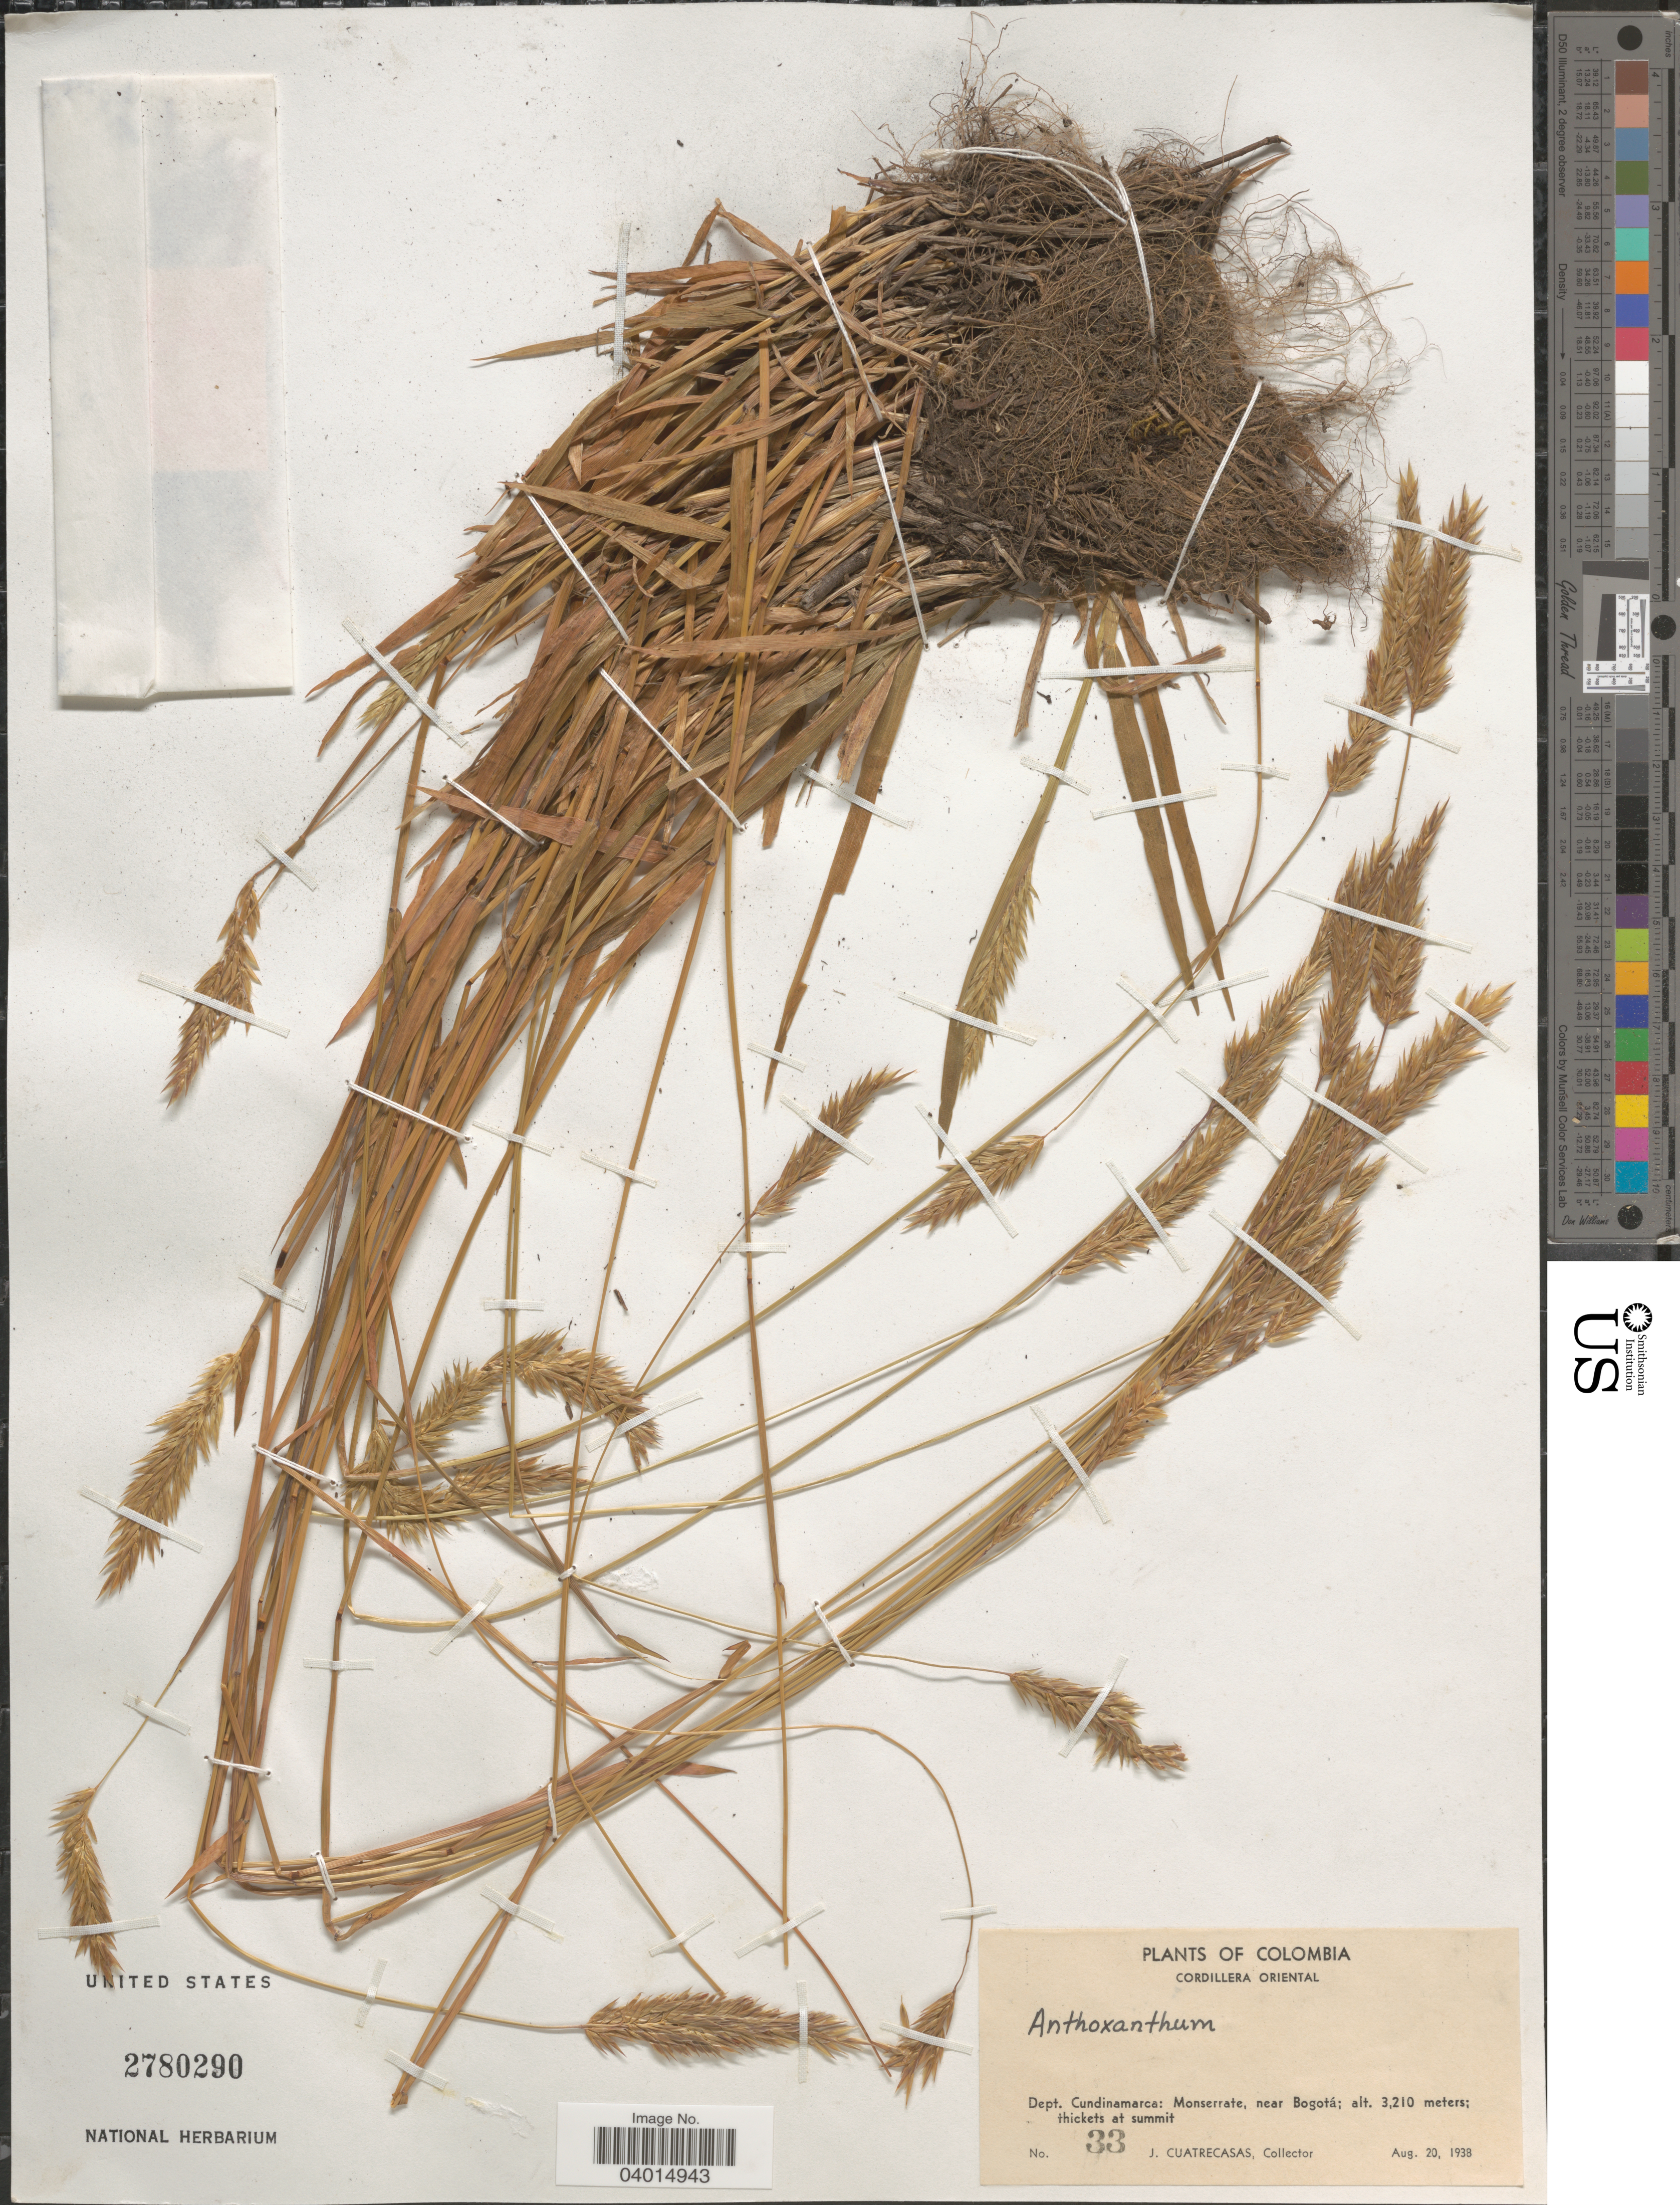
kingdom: Plantae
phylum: Tracheophyta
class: Liliopsida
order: Poales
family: Poaceae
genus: Anthoxanthum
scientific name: Anthoxanthum odoratum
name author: L.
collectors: J. Cuatrecasas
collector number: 33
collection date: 1938-08-20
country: Colombia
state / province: Cundinamarca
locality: Cordillera Oriental. Dept. Cundinamarca: Monserrate, near Bogotá; thickets at summit.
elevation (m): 3210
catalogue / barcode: US 2780290